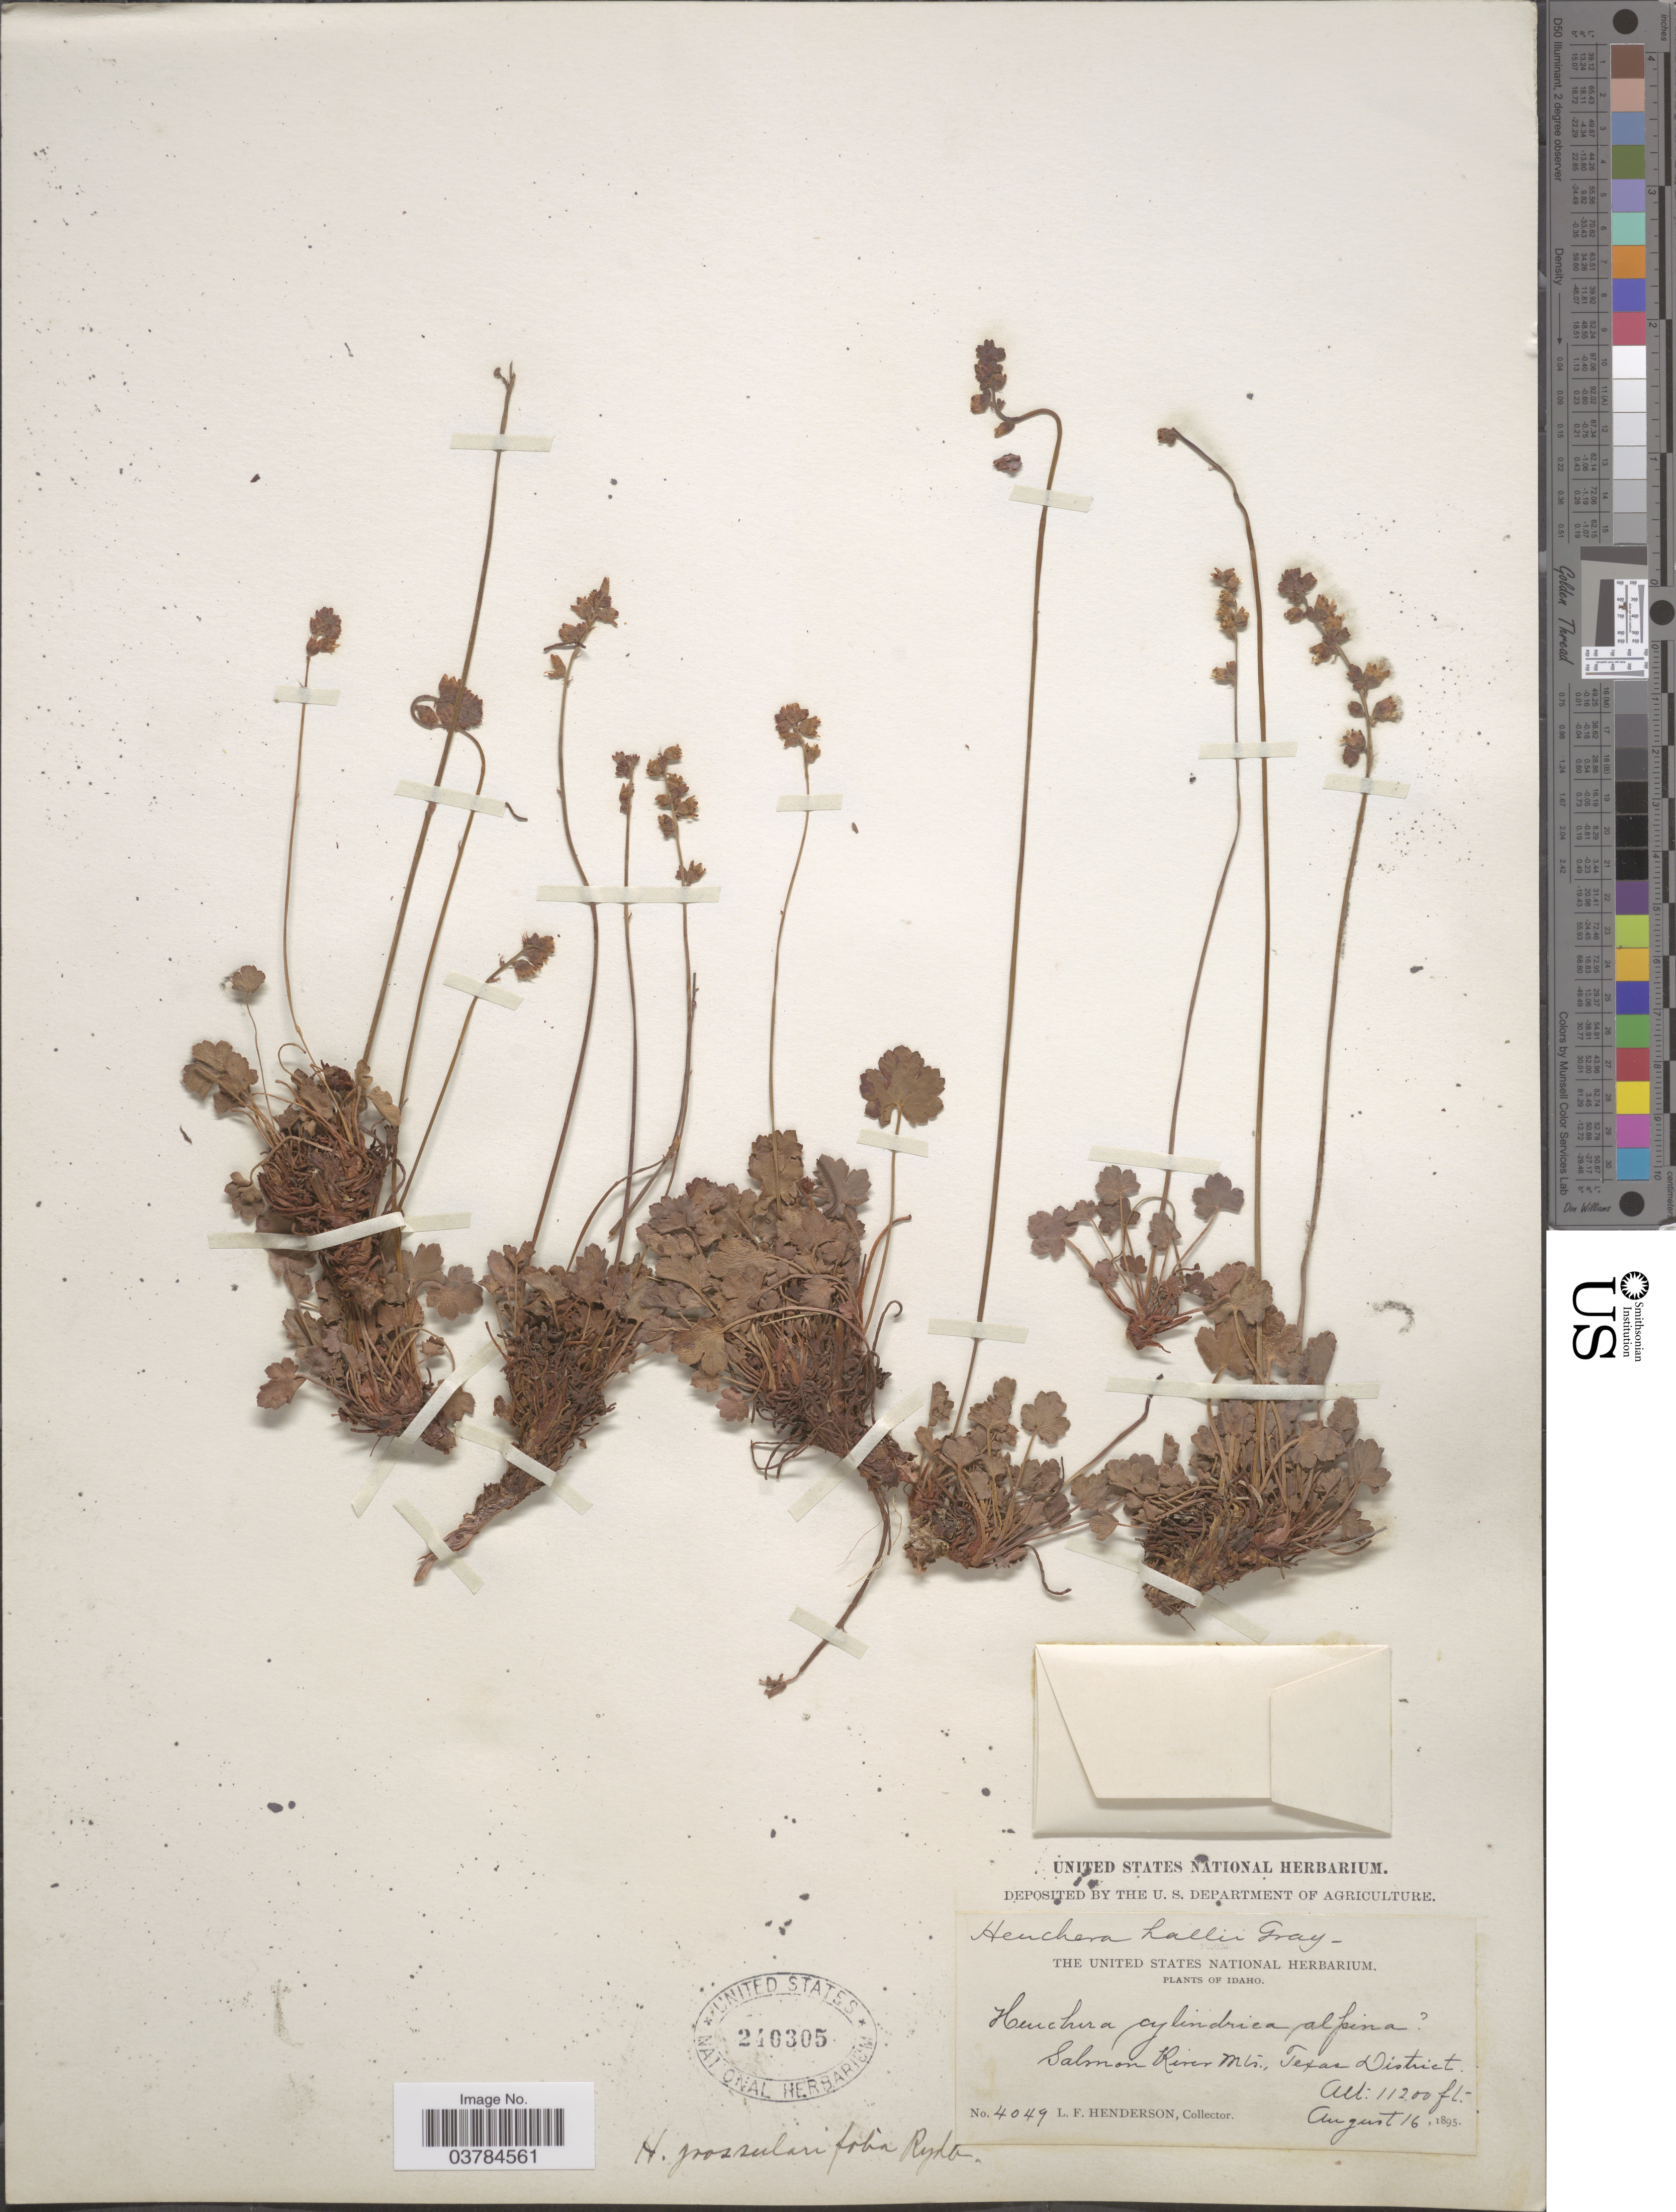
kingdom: Plantae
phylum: Tracheophyta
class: Magnoliopsida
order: Saxifragales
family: Saxifragaceae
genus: Heuchera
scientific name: Heuchera grossulariifolia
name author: Rydb.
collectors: L. Henderson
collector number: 4049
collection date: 1895-08-16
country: United States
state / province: Idaho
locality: Salmon River Mts., Texas District.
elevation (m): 3414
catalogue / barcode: US 240305